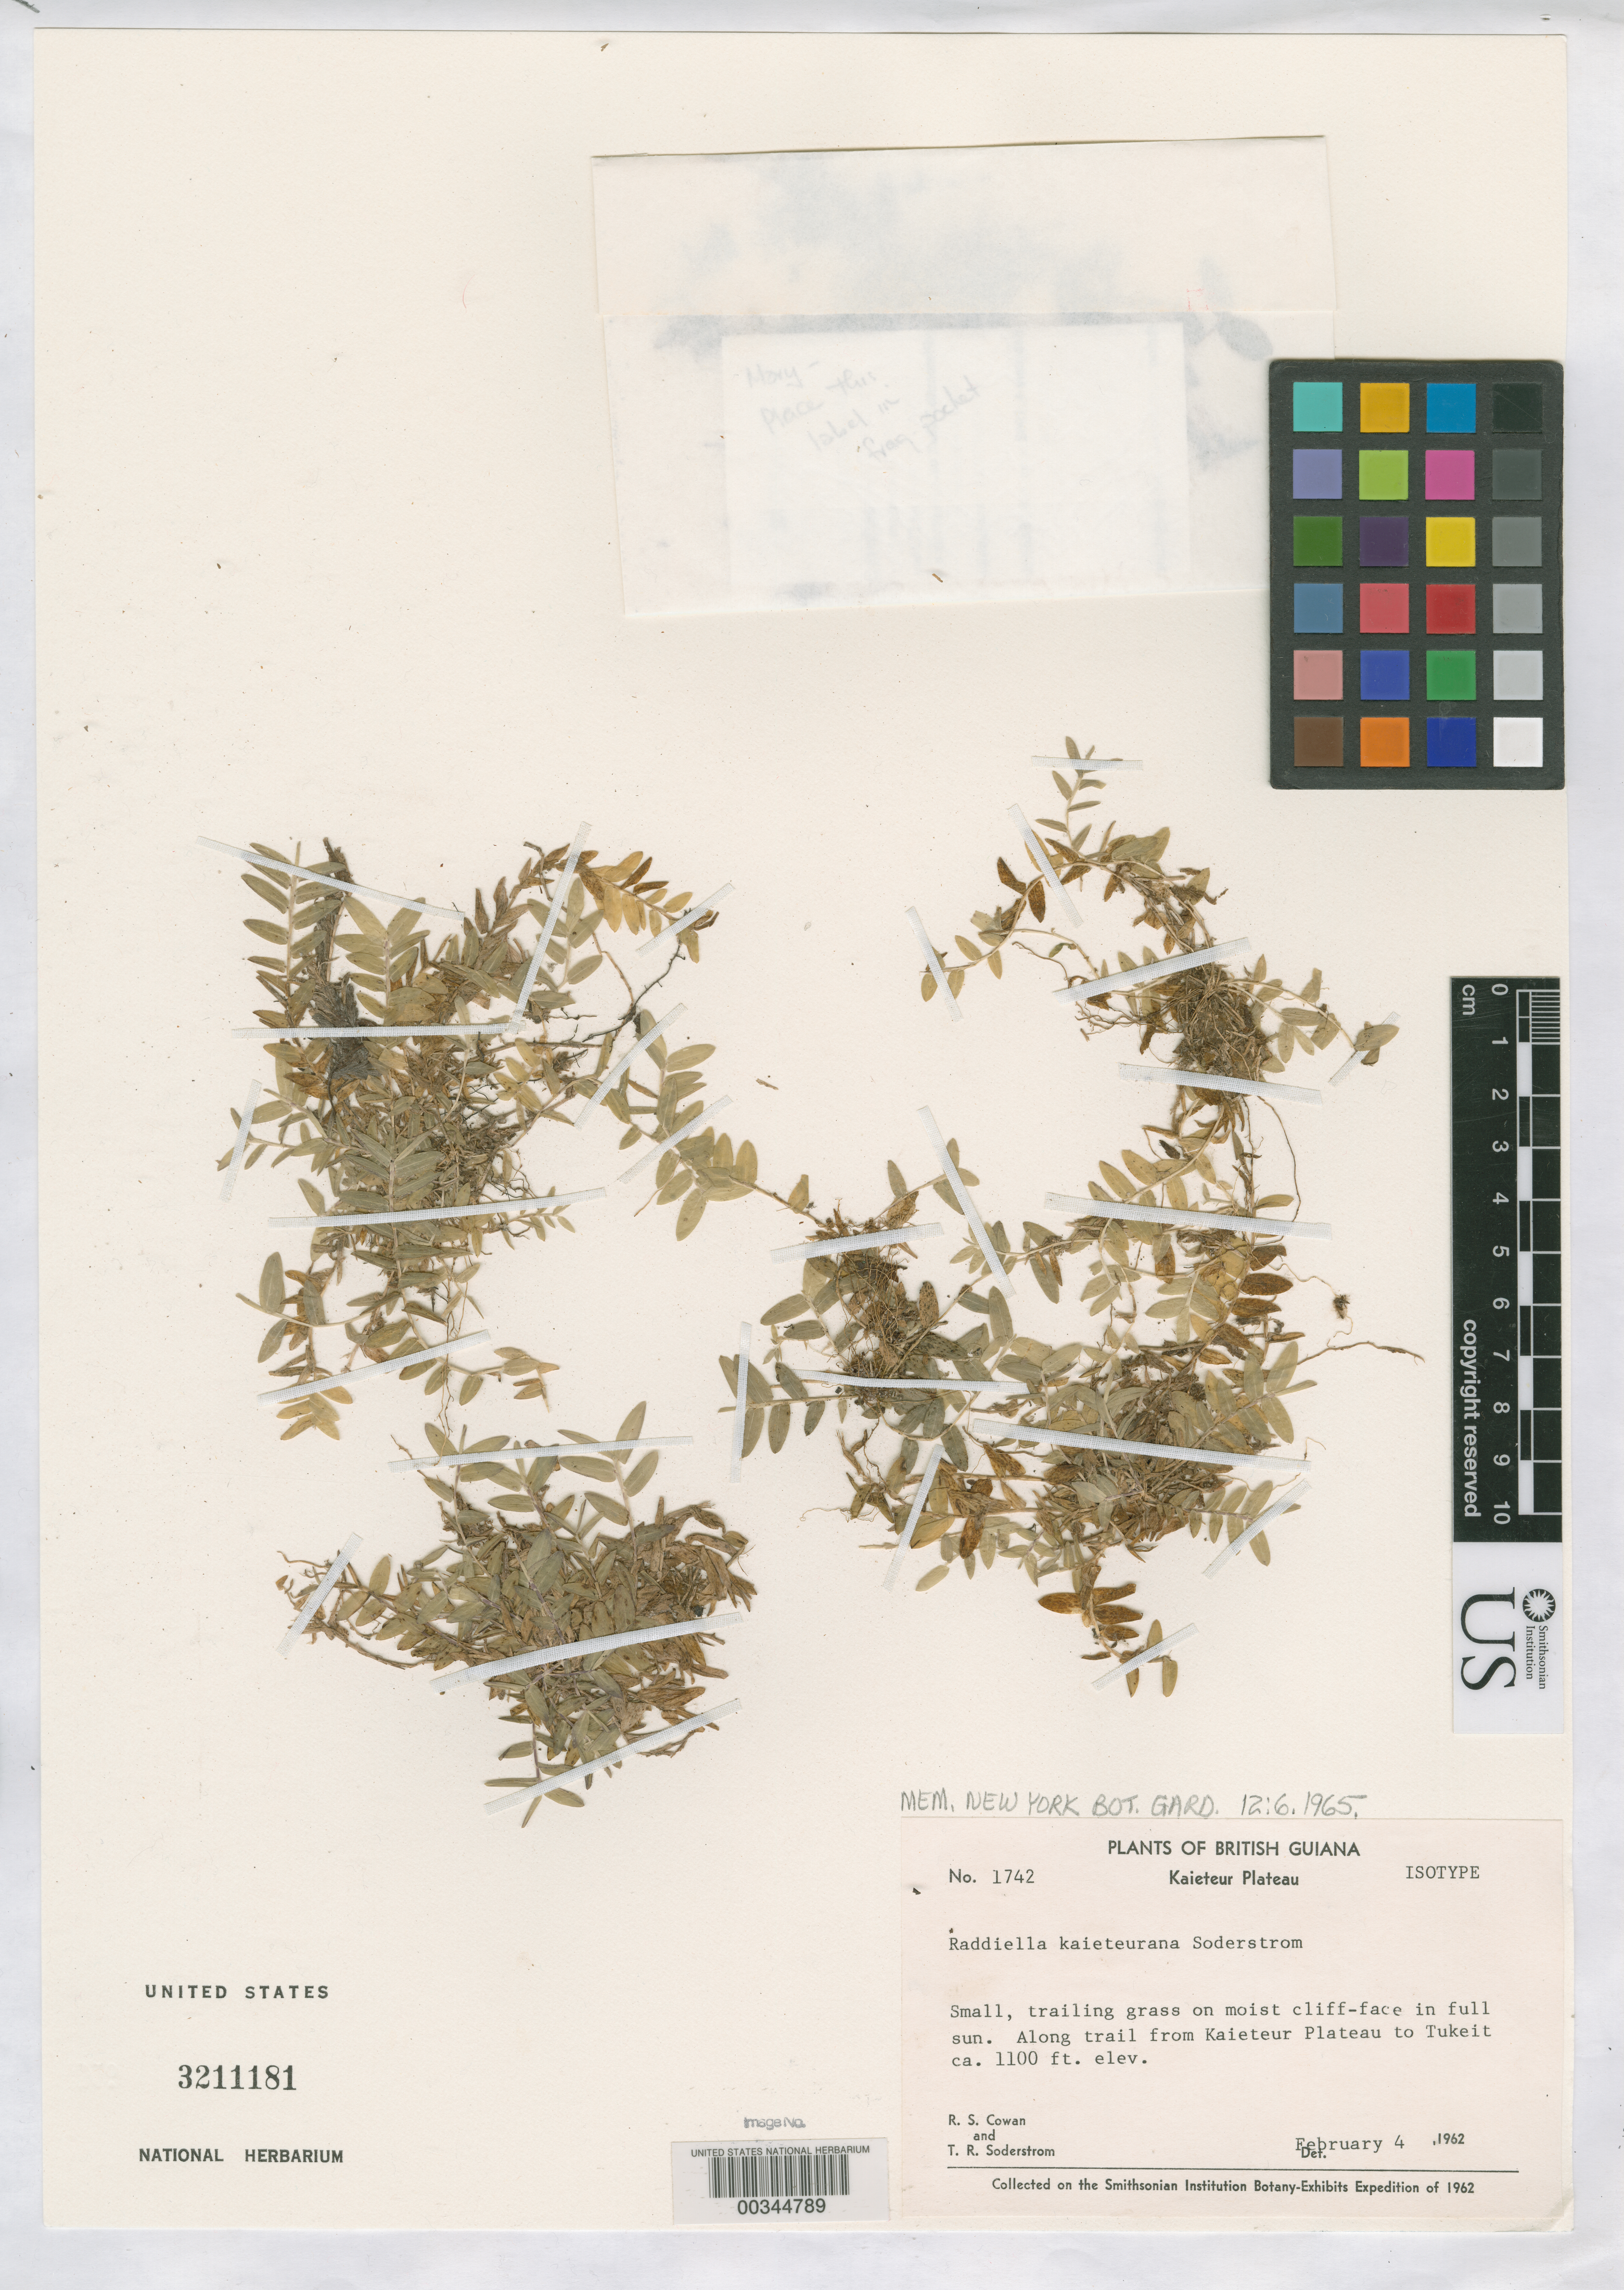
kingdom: Plantae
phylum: Tracheophyta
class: Liliopsida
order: Poales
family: Poaceae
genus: Raddiella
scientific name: Raddiella kaieteurana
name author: Soderstr.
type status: Isotype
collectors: R. S. Cowan & T. R. Soderstrom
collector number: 1742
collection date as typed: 04 Feb 1962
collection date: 1962-02-04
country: Guyana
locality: Along trail from Kaieteur to Tukeit.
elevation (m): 335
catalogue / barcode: US 3211181